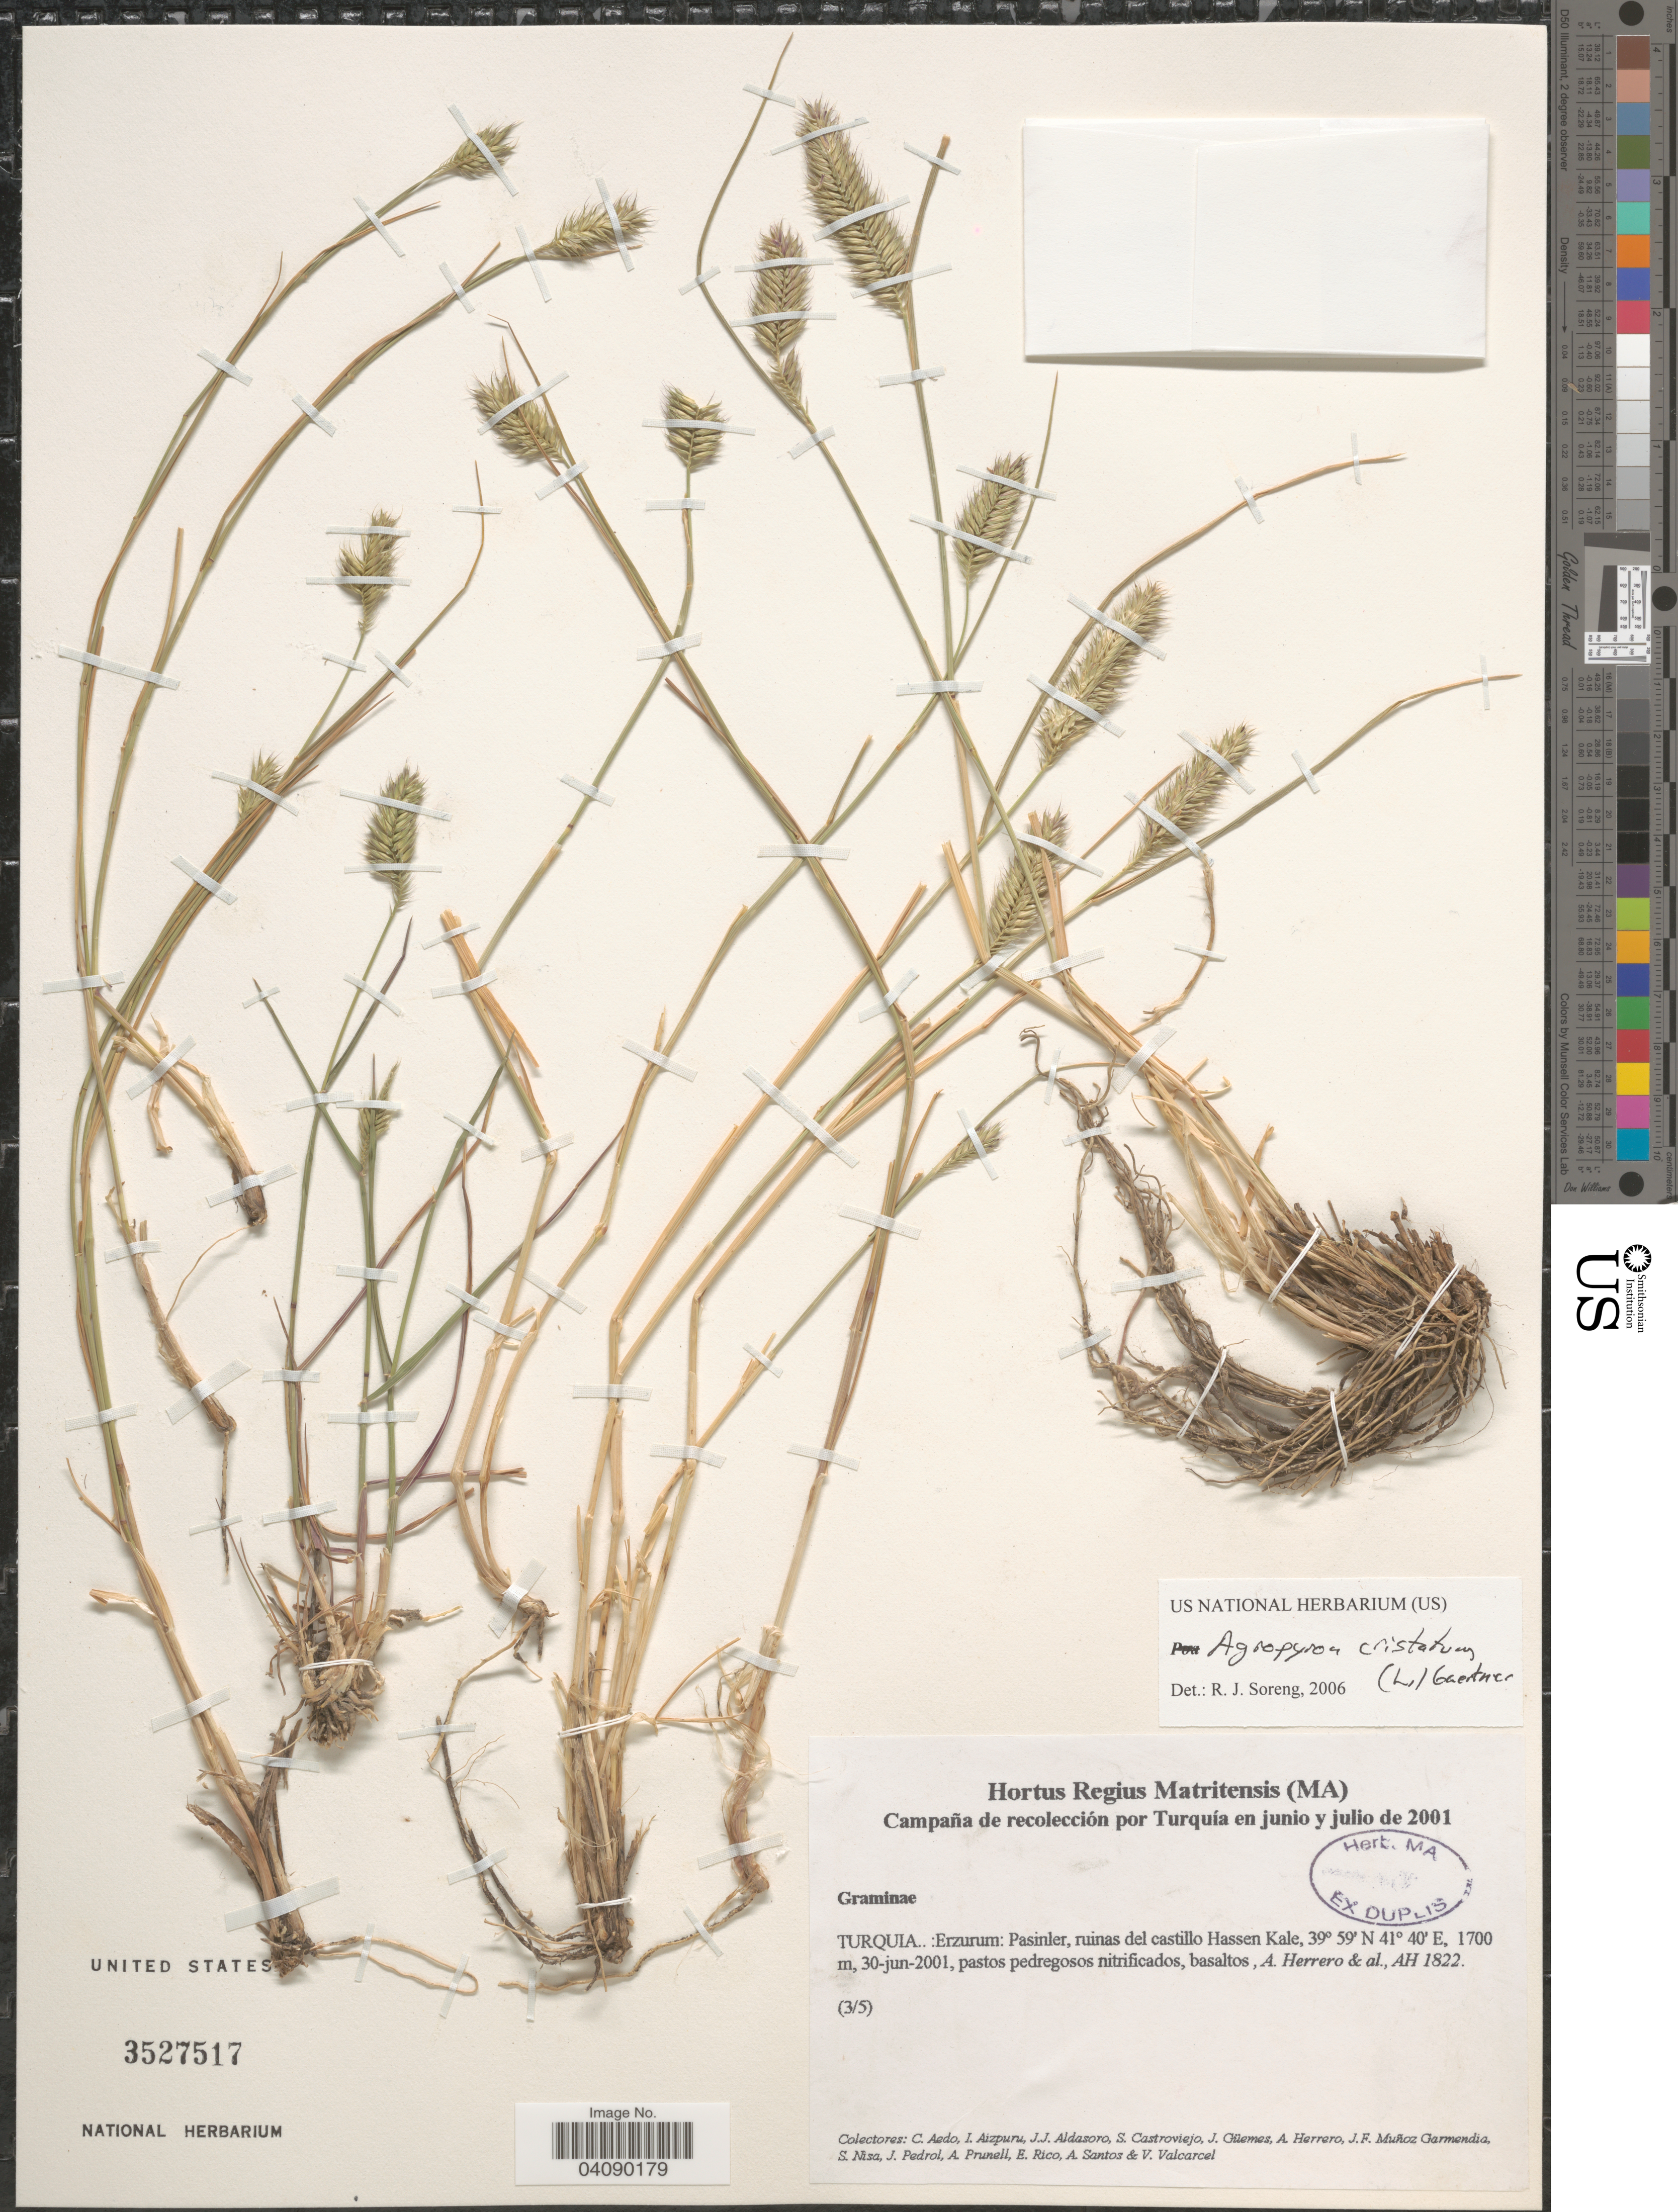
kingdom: Plantae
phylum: Tracheophyta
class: Liliopsida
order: Poales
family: Poaceae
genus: Agropyron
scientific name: Agropyron cristatum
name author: (L.) Gaertn.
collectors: A. Herrero, C. Aedo, I. Aizpuru, J. Aldasoro & et al.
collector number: AH1822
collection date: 2001-06-30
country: Turkey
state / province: Erzurum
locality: Turquia: Pasinler, ruinas del castillo Hassen Kale, pastos pedregosos nitrificados, basaltos.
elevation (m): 1700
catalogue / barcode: US 3527517